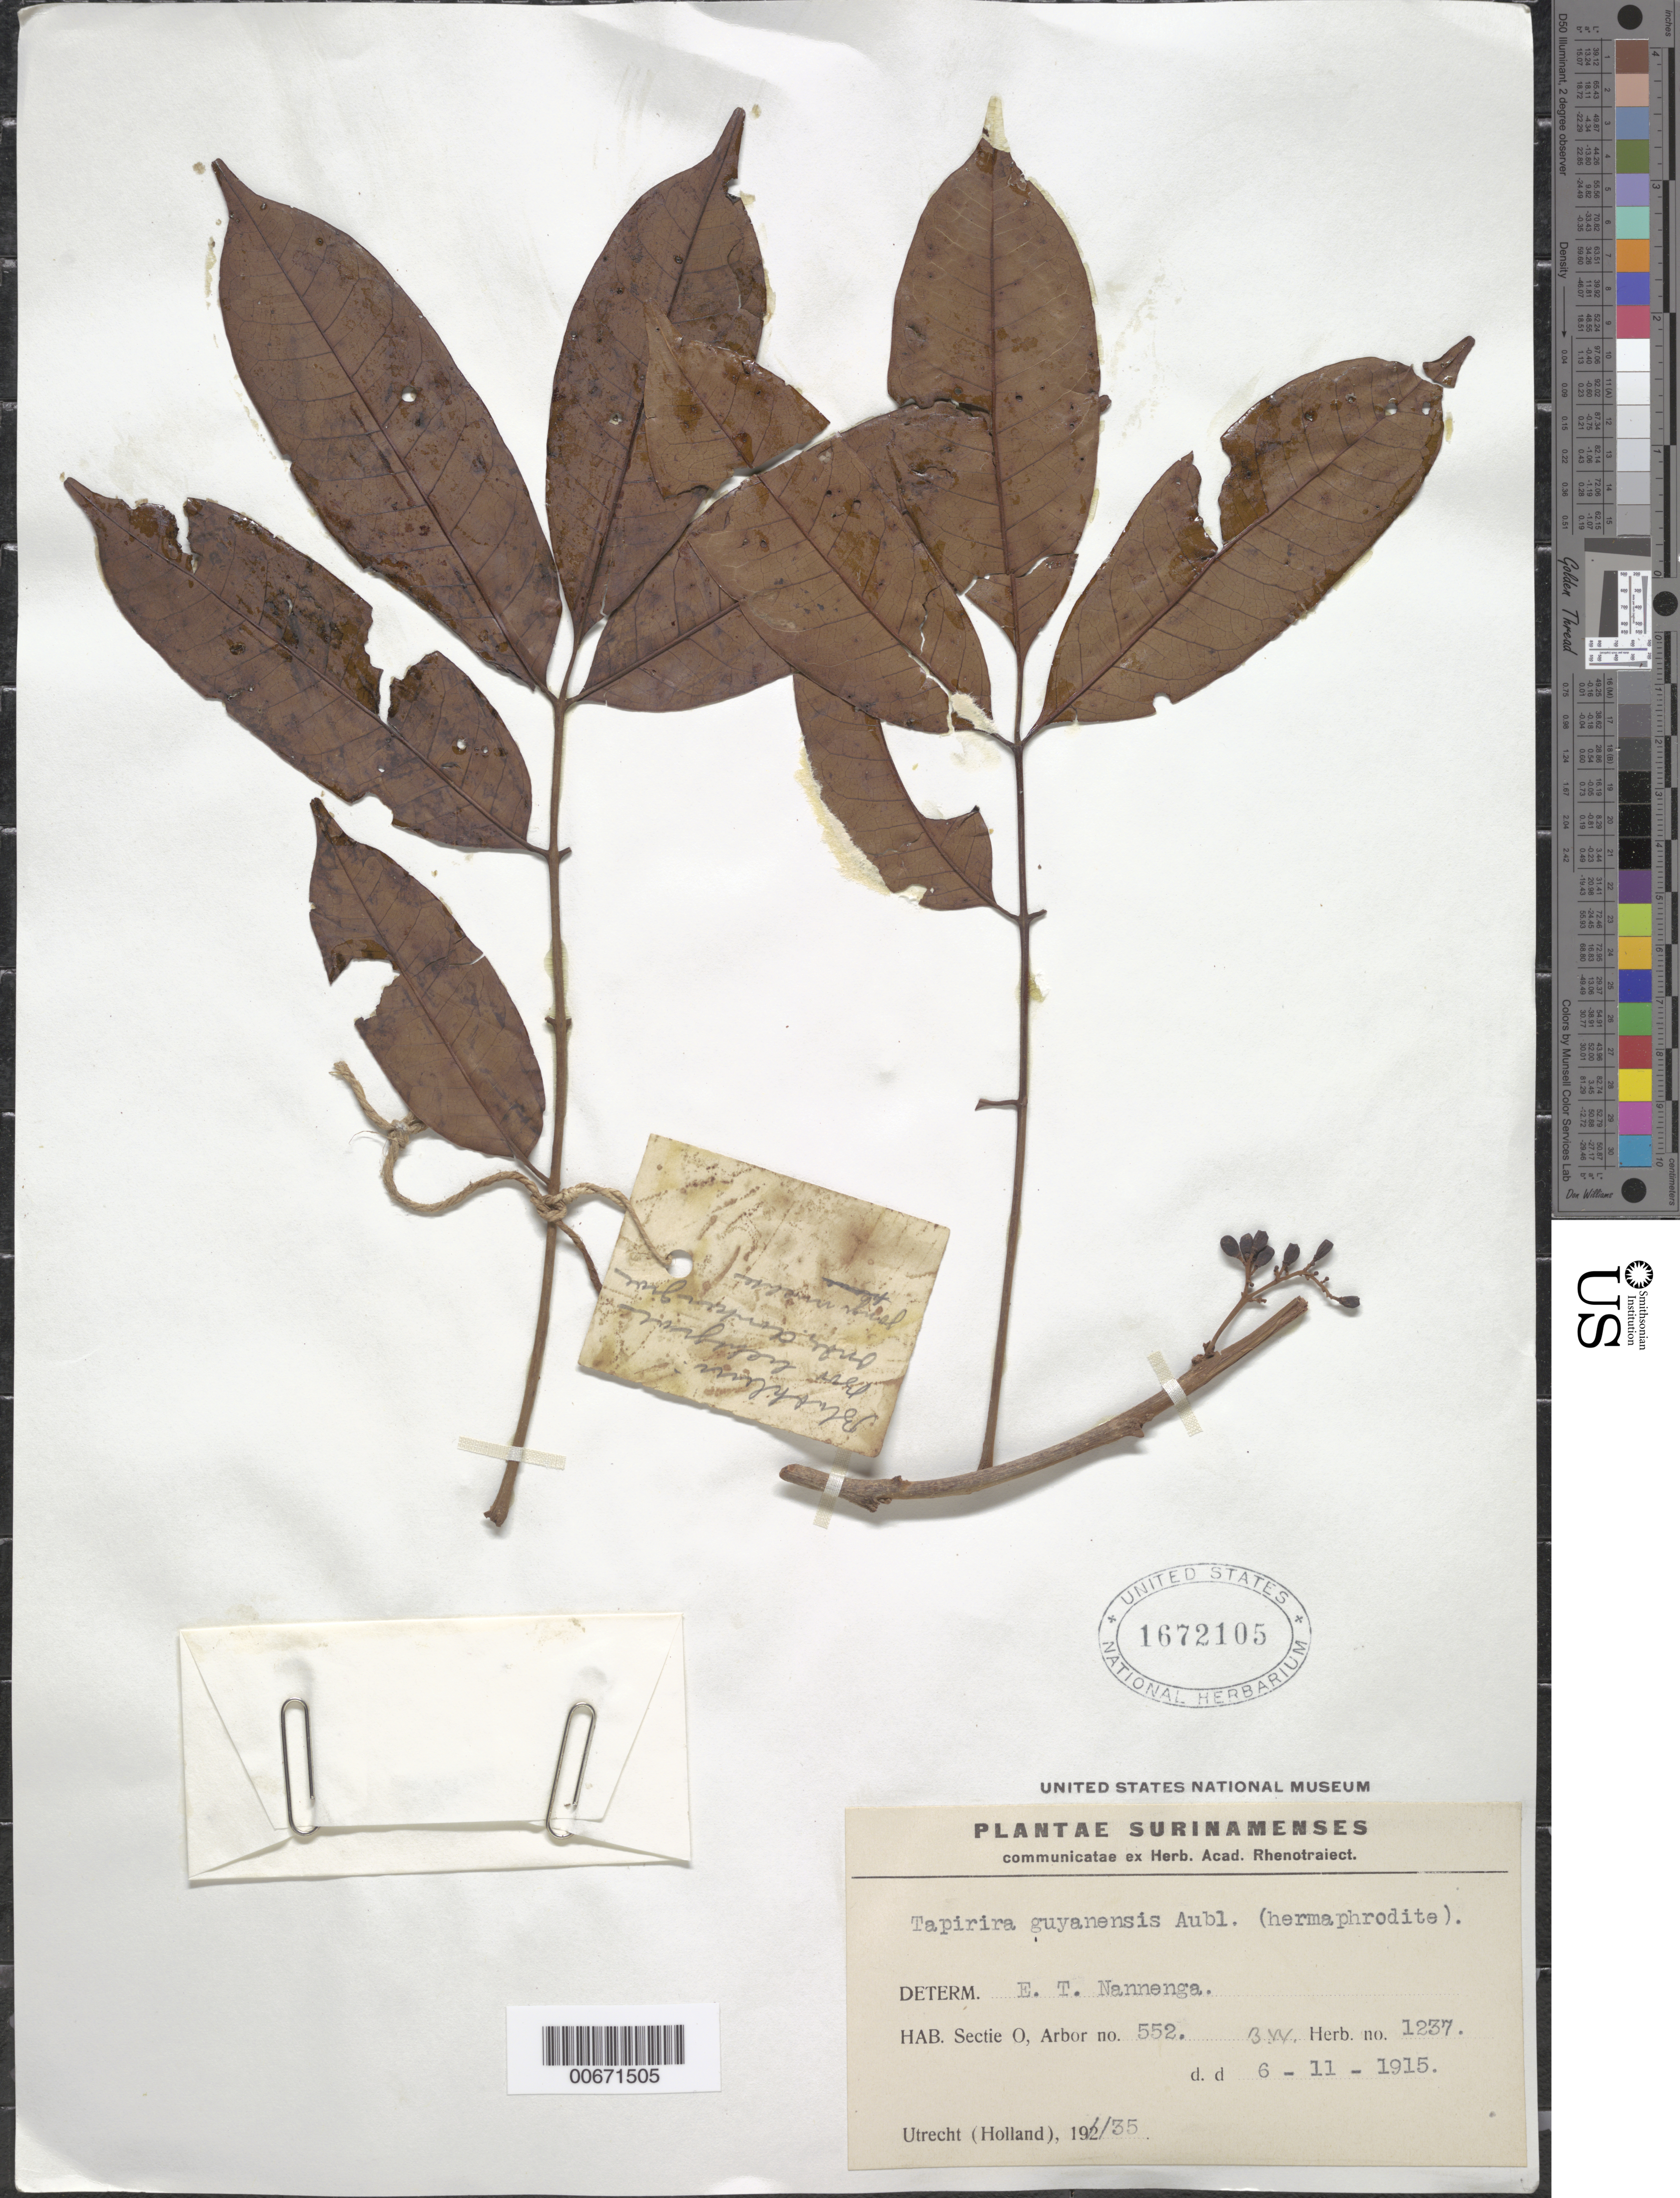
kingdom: Plantae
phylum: Tracheophyta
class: Magnoliopsida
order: Sapindales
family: Anacardiaceae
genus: Tapirira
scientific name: Tapirira guianensis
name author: Aubl.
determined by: Mitchell, John D.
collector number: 1237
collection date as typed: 6-Nov-15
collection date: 1915-11-06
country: Suriname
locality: Sectie O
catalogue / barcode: US 1672105